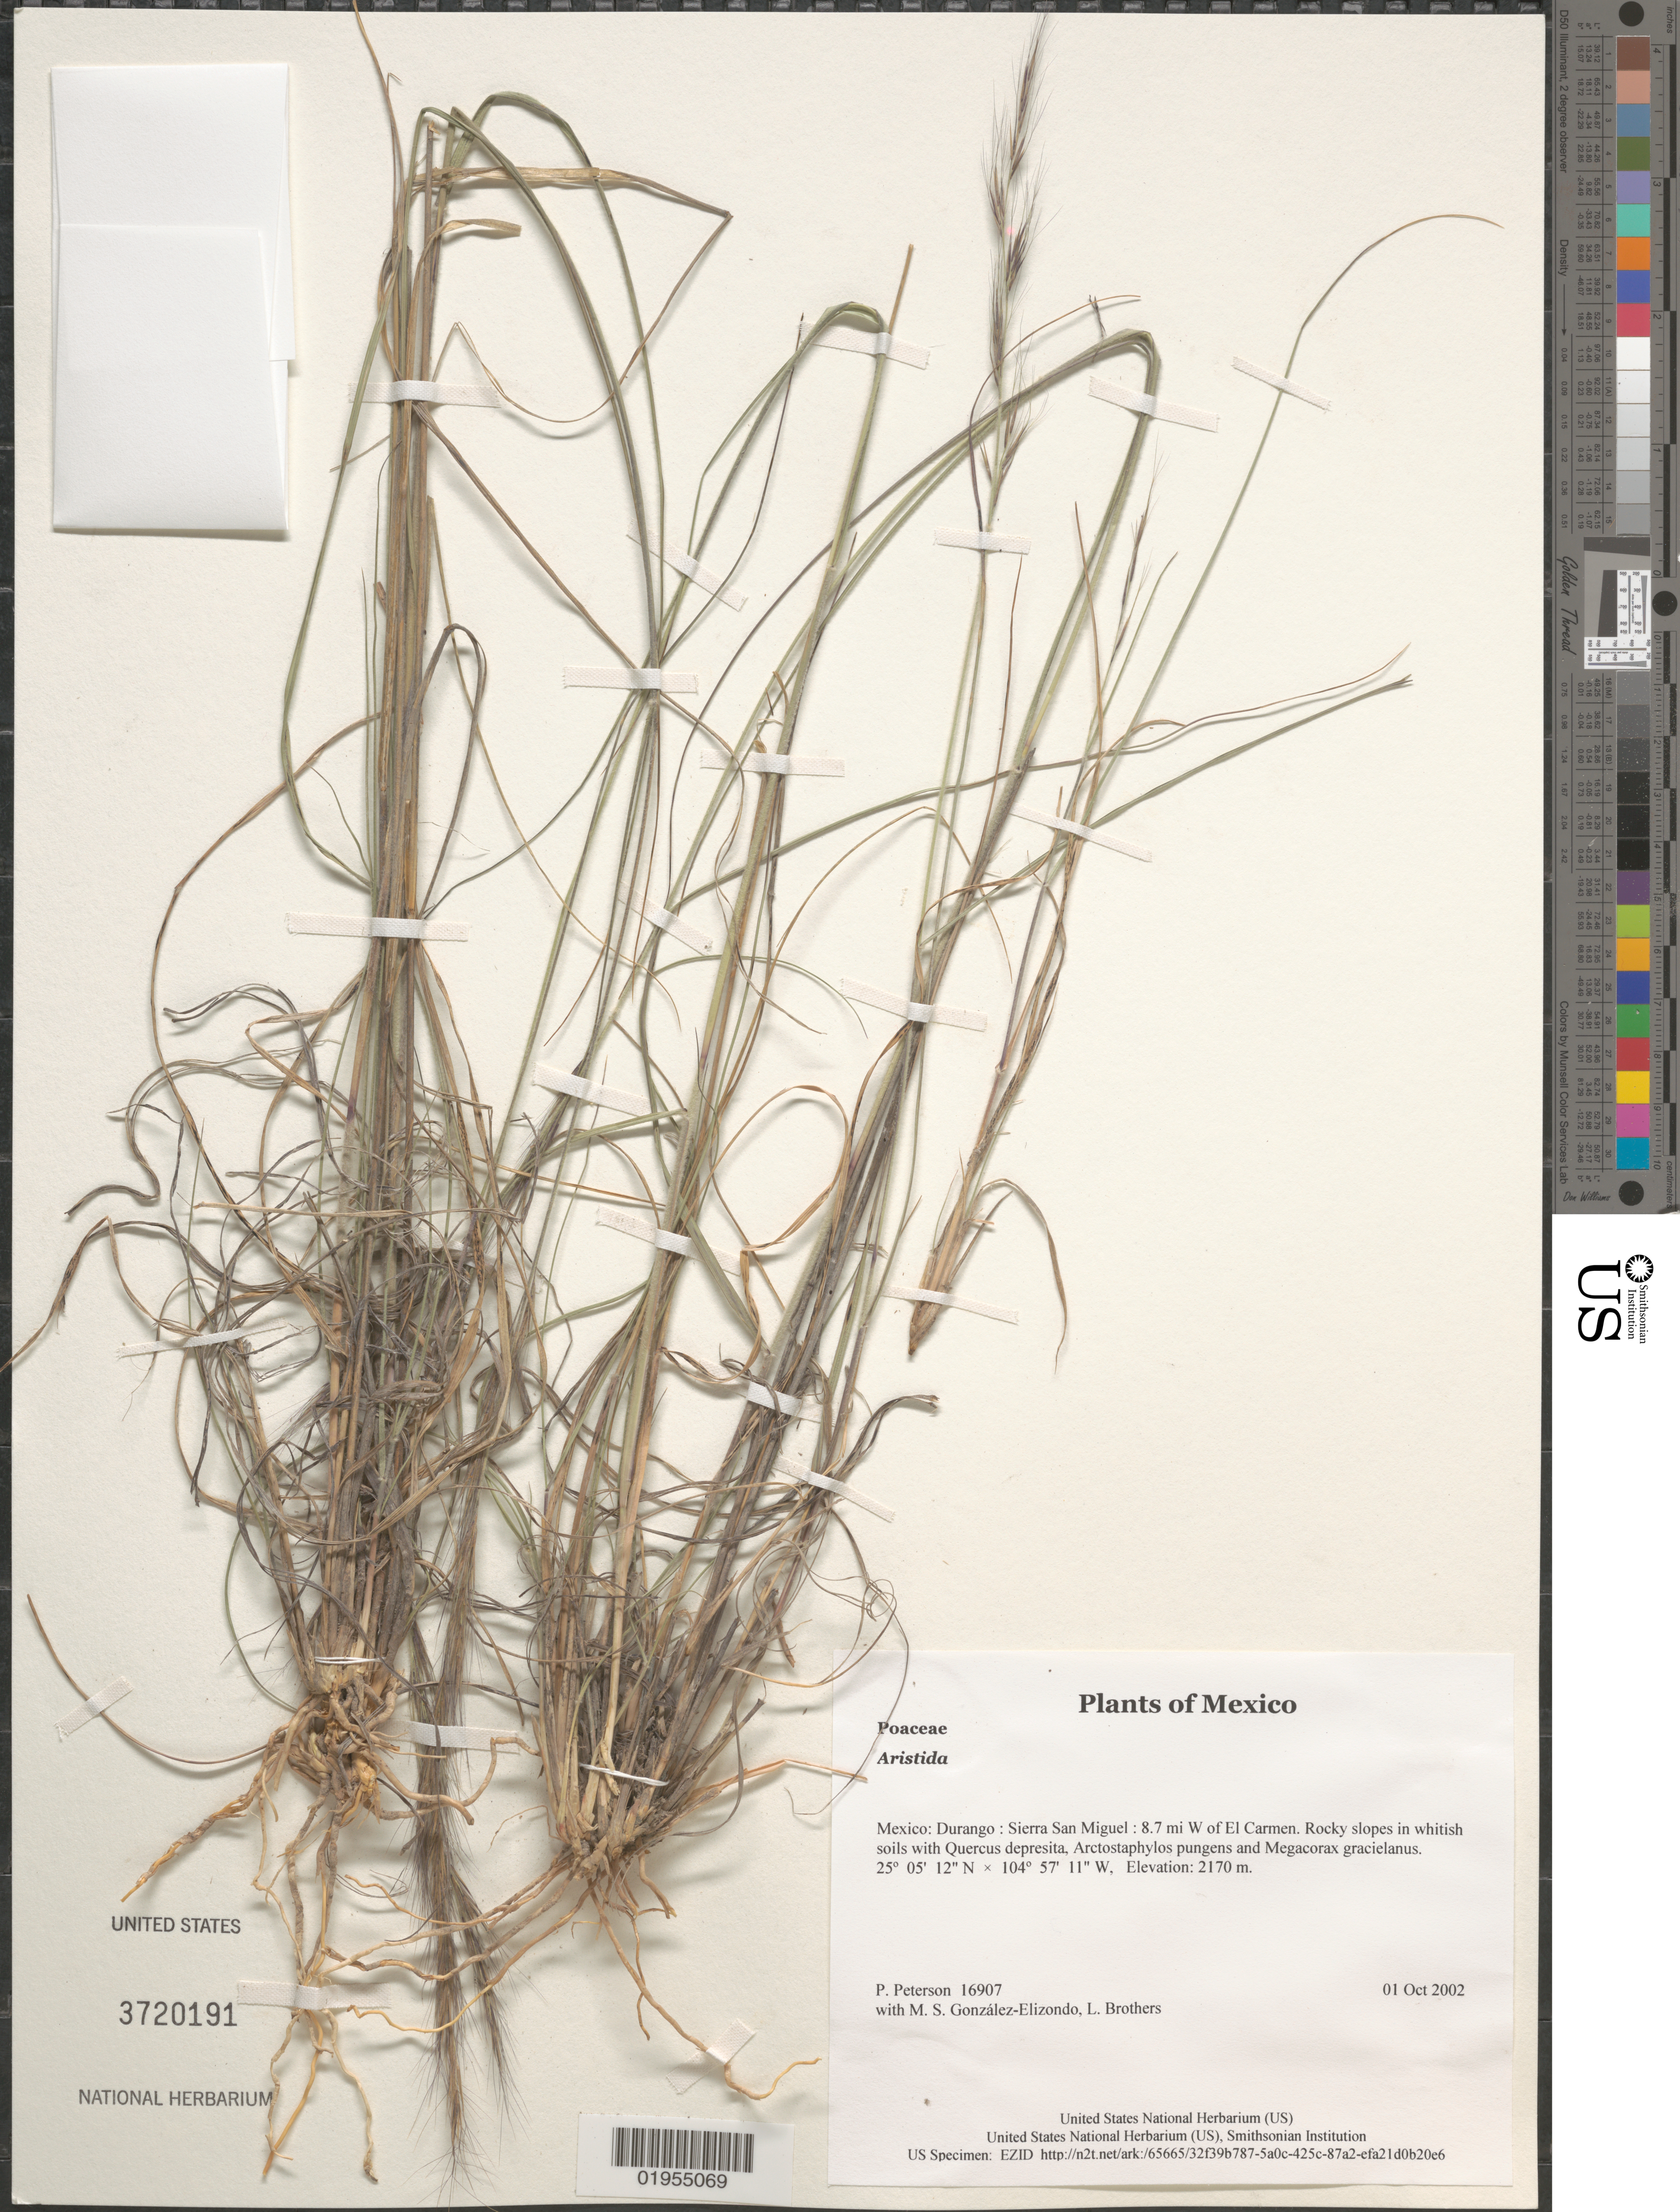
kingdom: Plantae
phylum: Tracheophyta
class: Liliopsida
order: Poales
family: Poaceae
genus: Aristida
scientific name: Aristida sp.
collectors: P. M. Peterson, M. S. González-Elizondo & L. E. Brothers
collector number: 16907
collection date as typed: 01 Oct 2002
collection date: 2002-10-01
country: Mexico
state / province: Durango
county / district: Sierra San Miguel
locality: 8.7 mi W of El Carmen. Rocky slopes in whitish soils with Quercus depresita, Arctostaphylos pungens and Megacorax gracielanus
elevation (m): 2170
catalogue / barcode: US 3720191